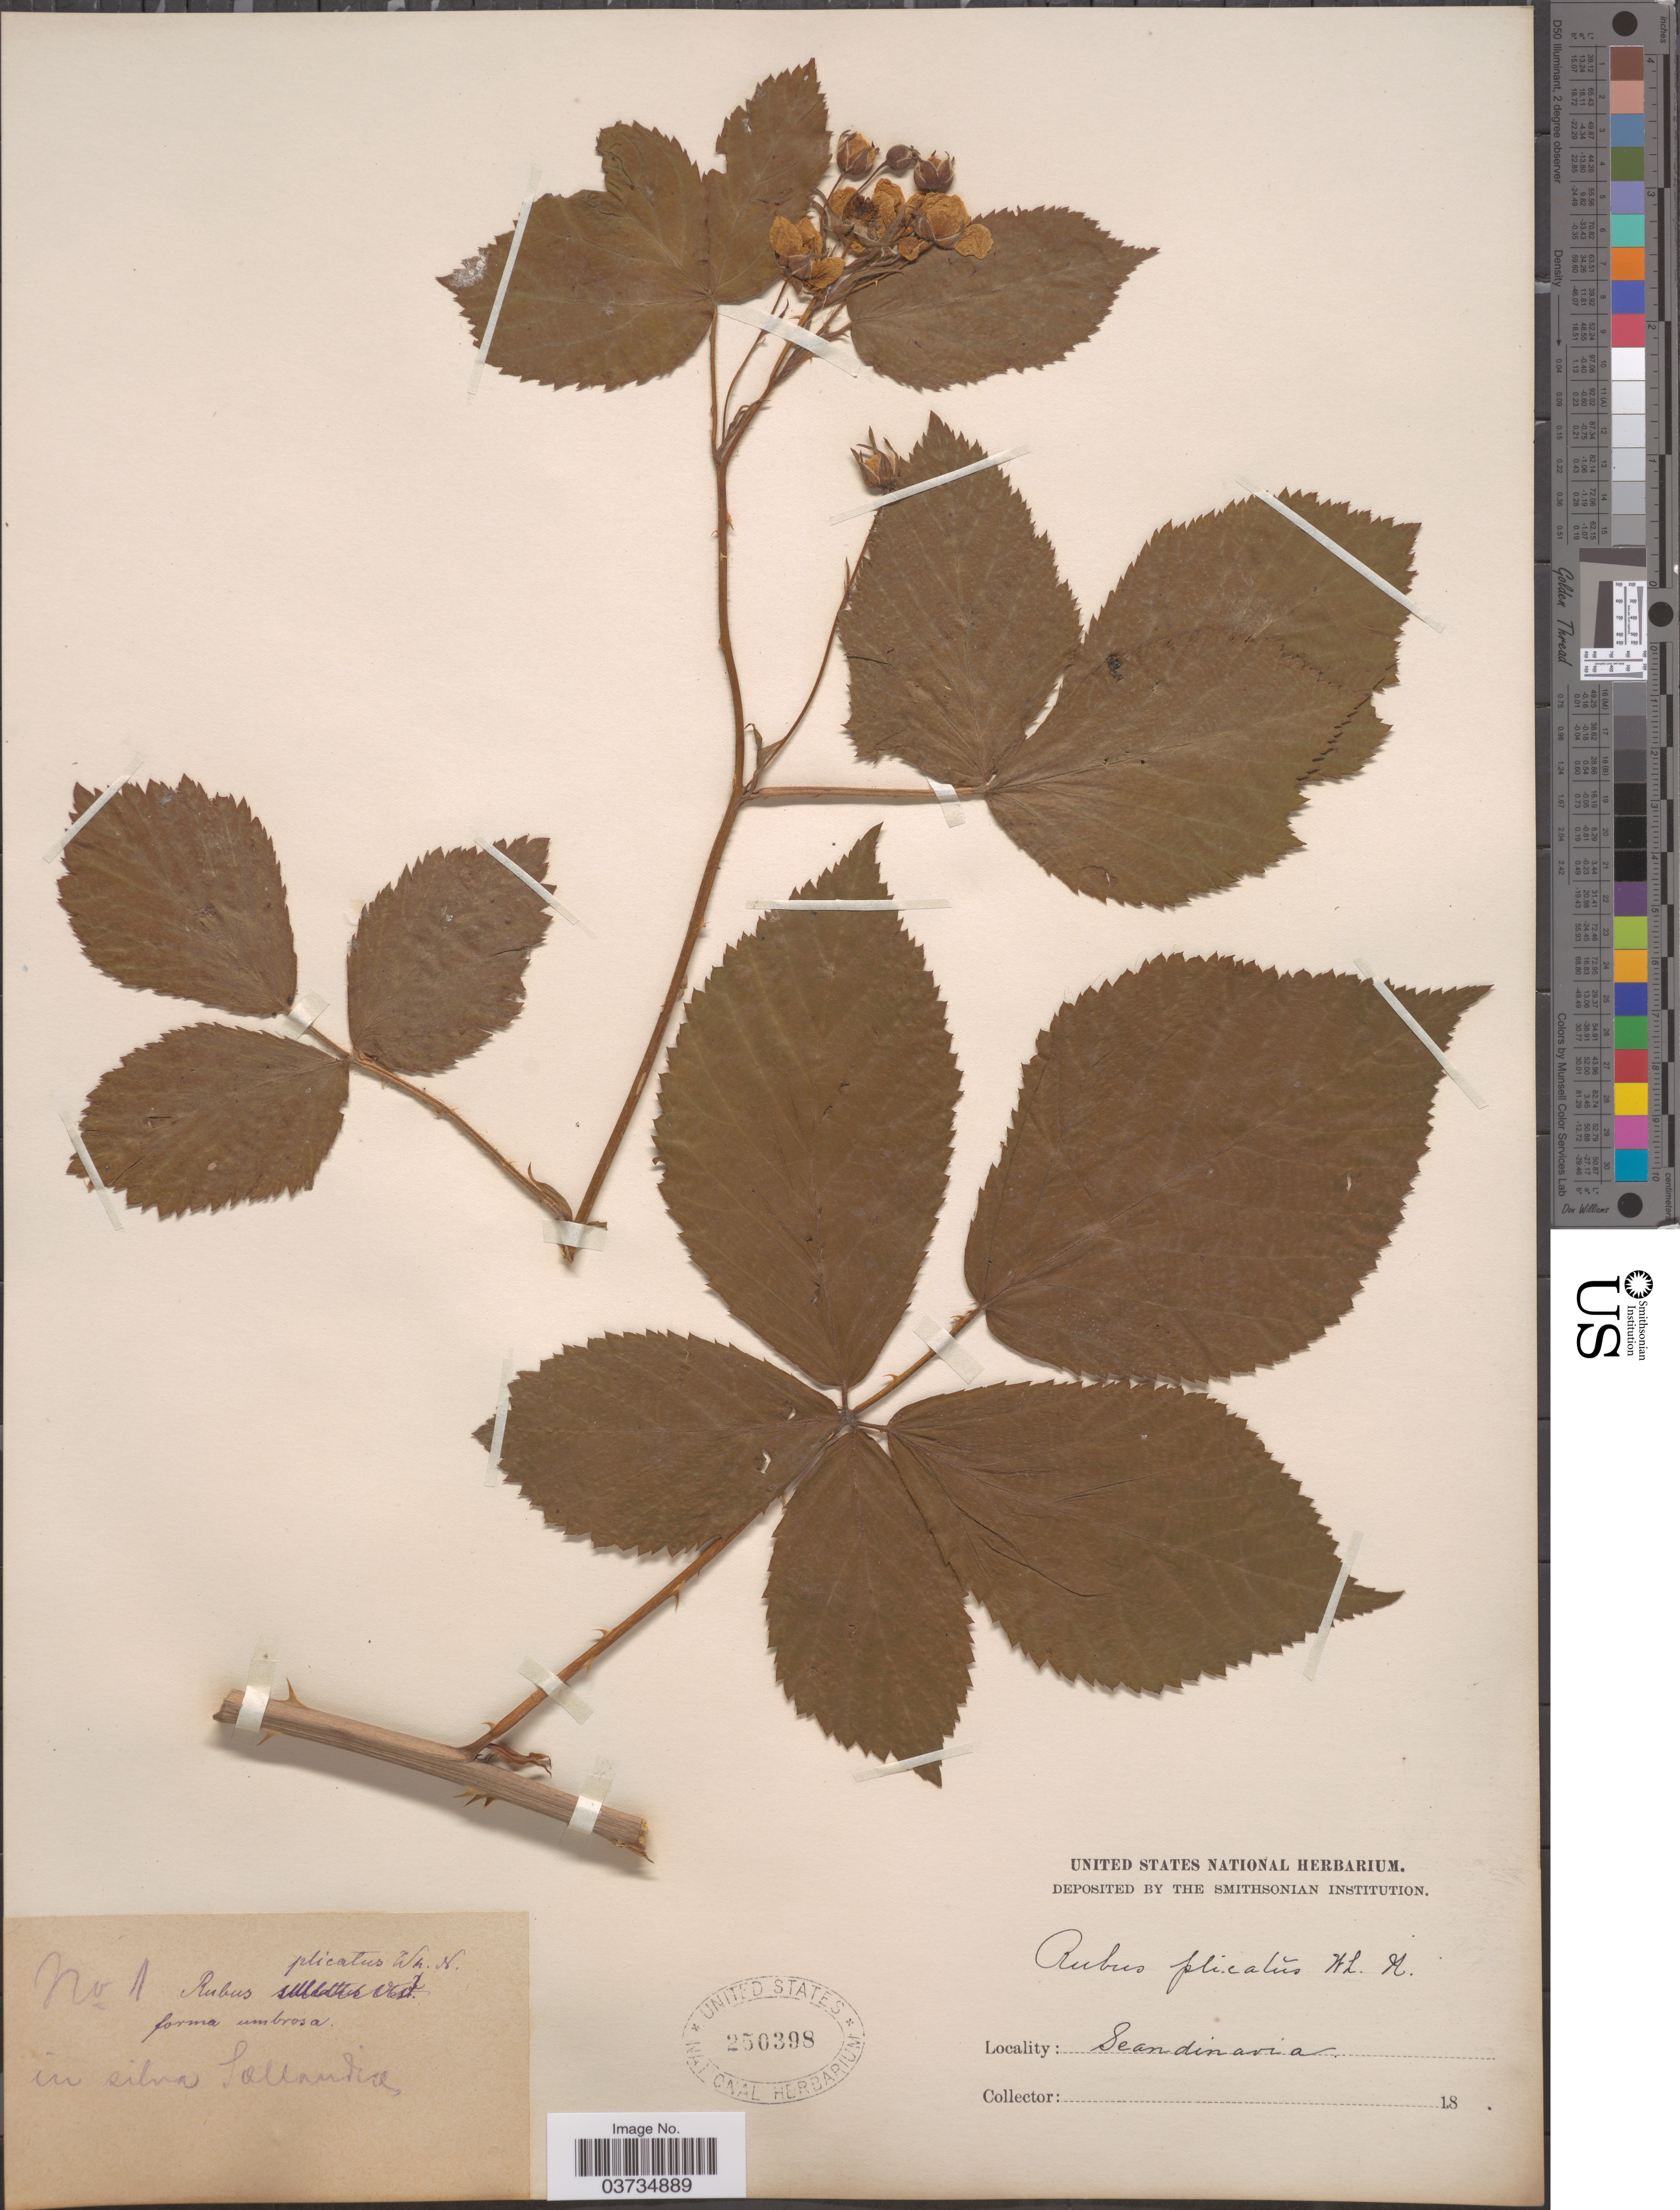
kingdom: Plantae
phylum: Tracheophyta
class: Magnoliopsida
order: Rosales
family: Rosaceae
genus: Rubus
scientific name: Rubus plicatus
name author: Weihe & Nees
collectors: ex herb. United States National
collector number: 1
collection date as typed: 18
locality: In silva Sallandia [interpreted]. Scandinavia.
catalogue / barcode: US 250398